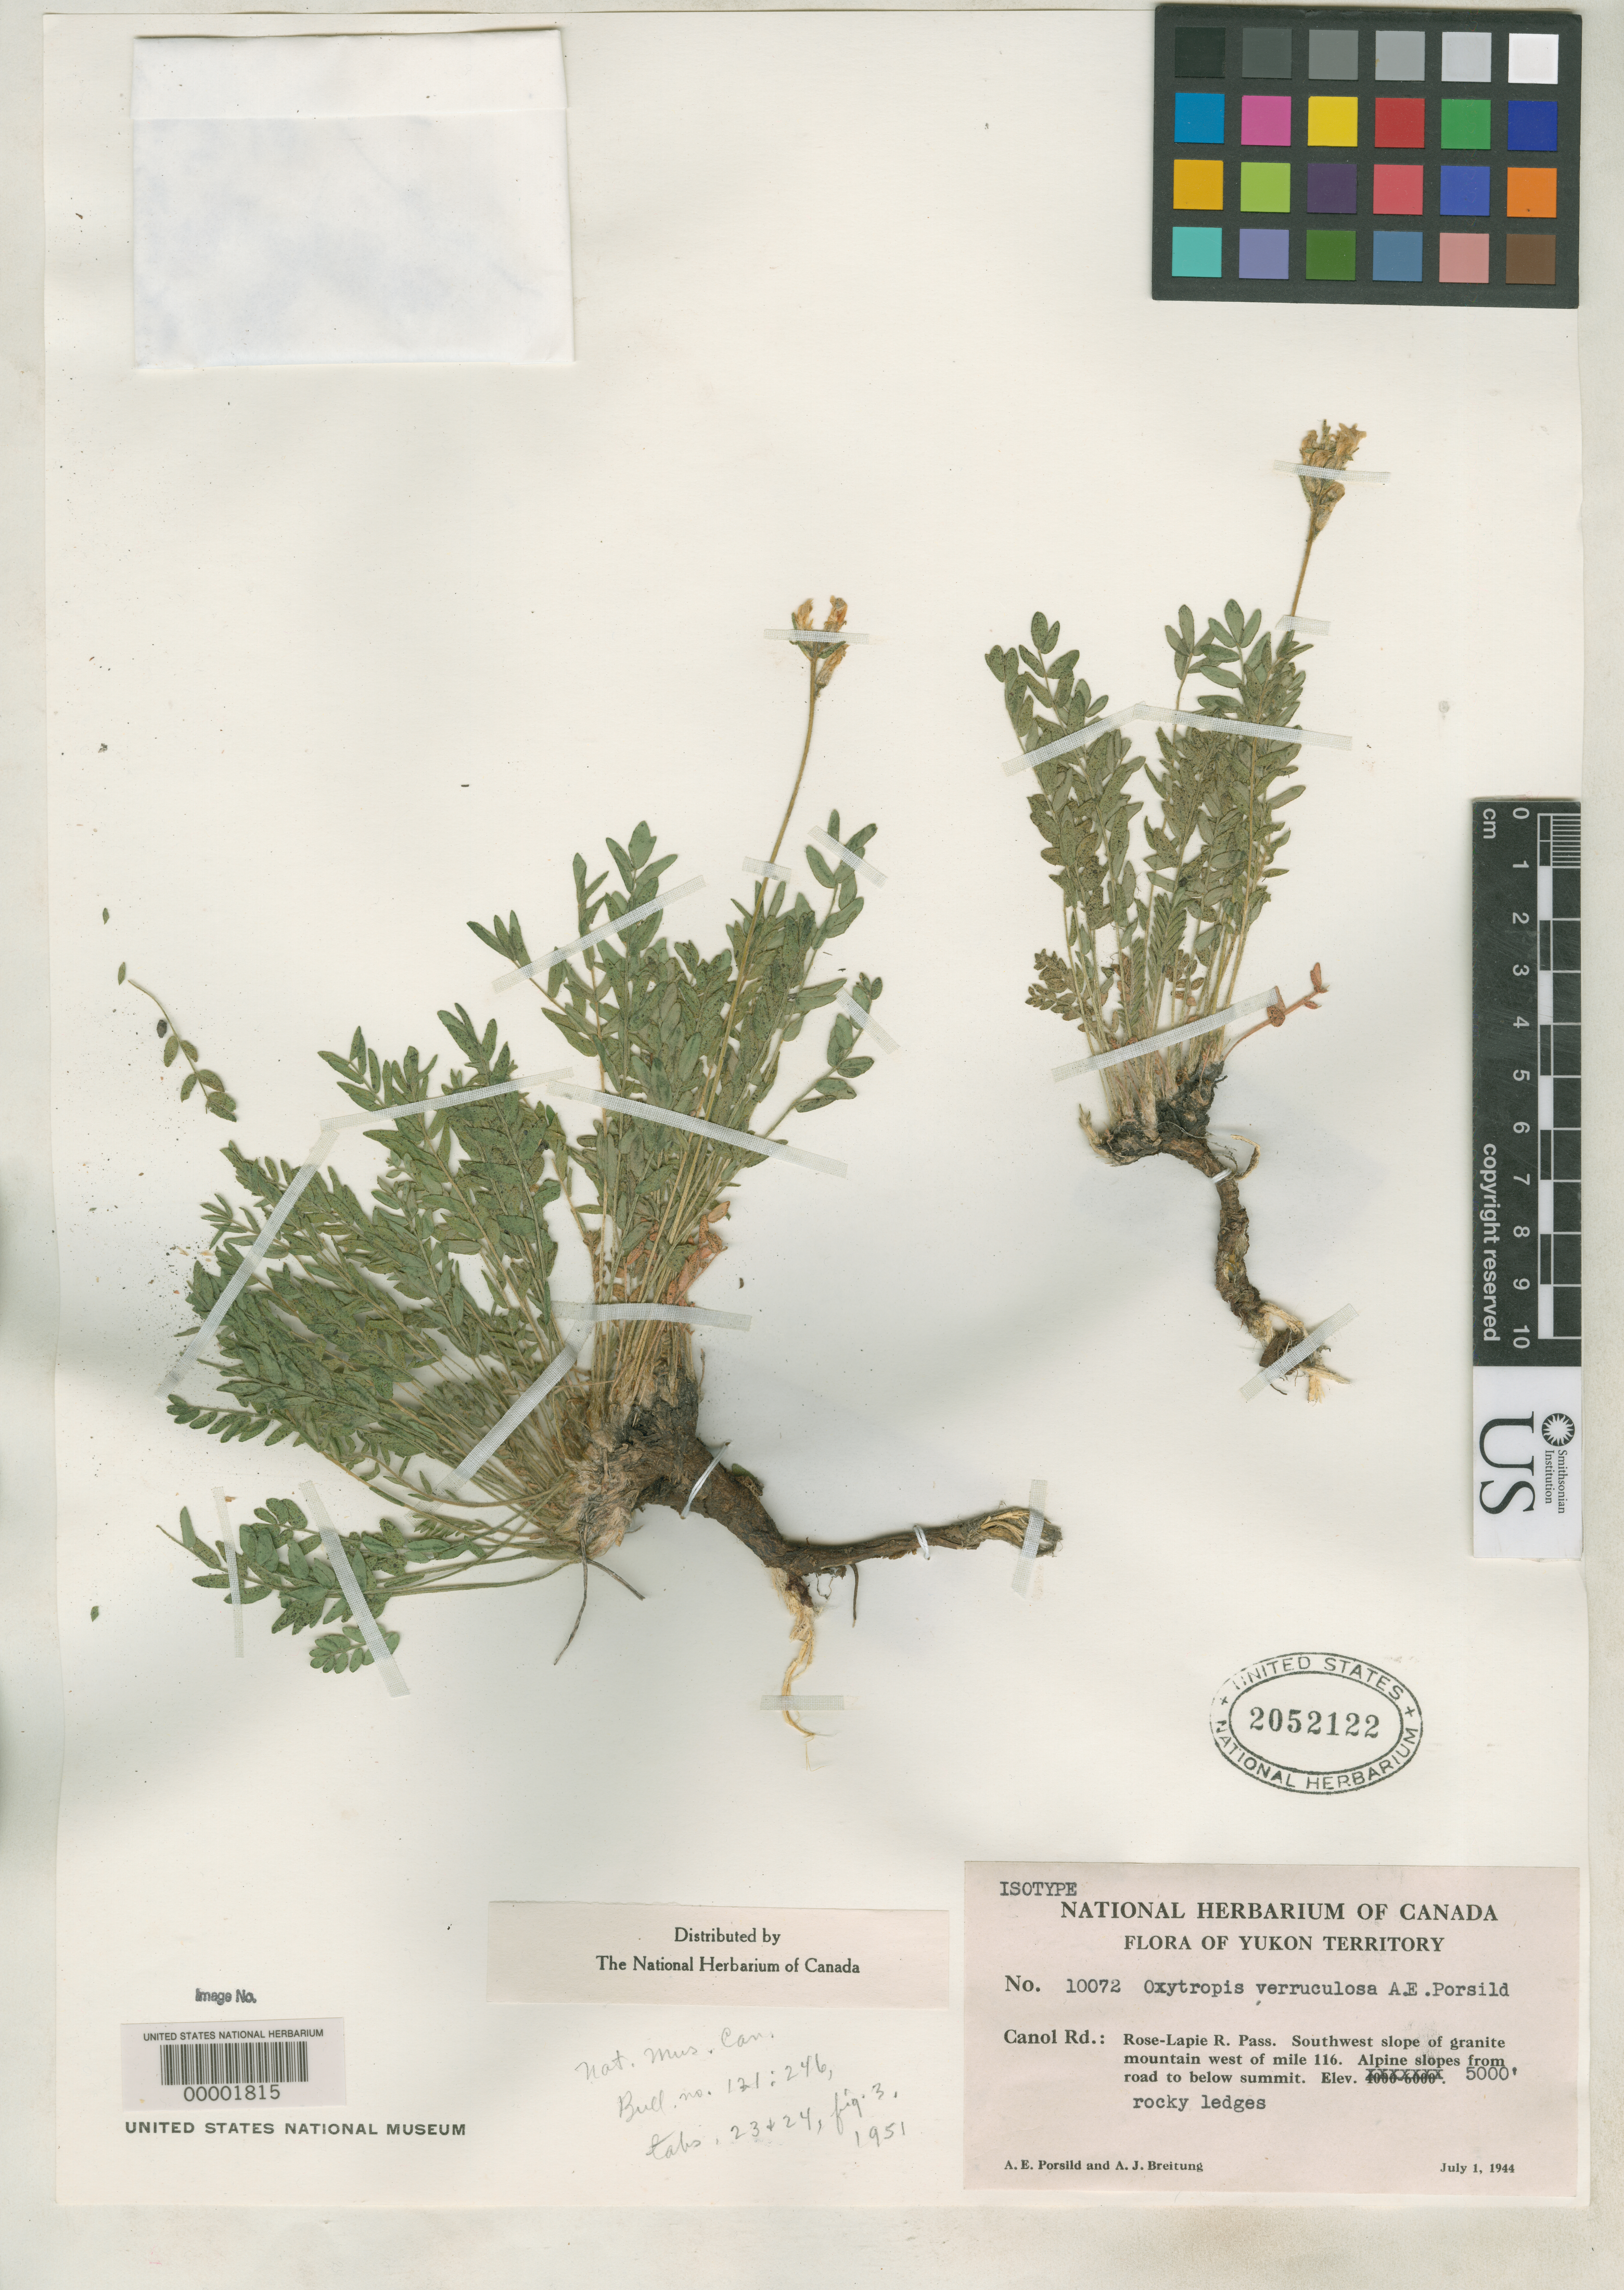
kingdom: Plantae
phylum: Tracheophyta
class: Magnoliopsida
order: Fabales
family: Fabaceae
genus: Oxytropis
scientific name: Oxytropis verruculosa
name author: A.E. Porsild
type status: Type Fragment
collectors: A. E. Porsild & A. J. Breitung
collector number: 10072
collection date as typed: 01 Jul 1944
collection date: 1944-07-01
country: Canada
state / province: Yukon Territory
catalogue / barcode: US 2052122